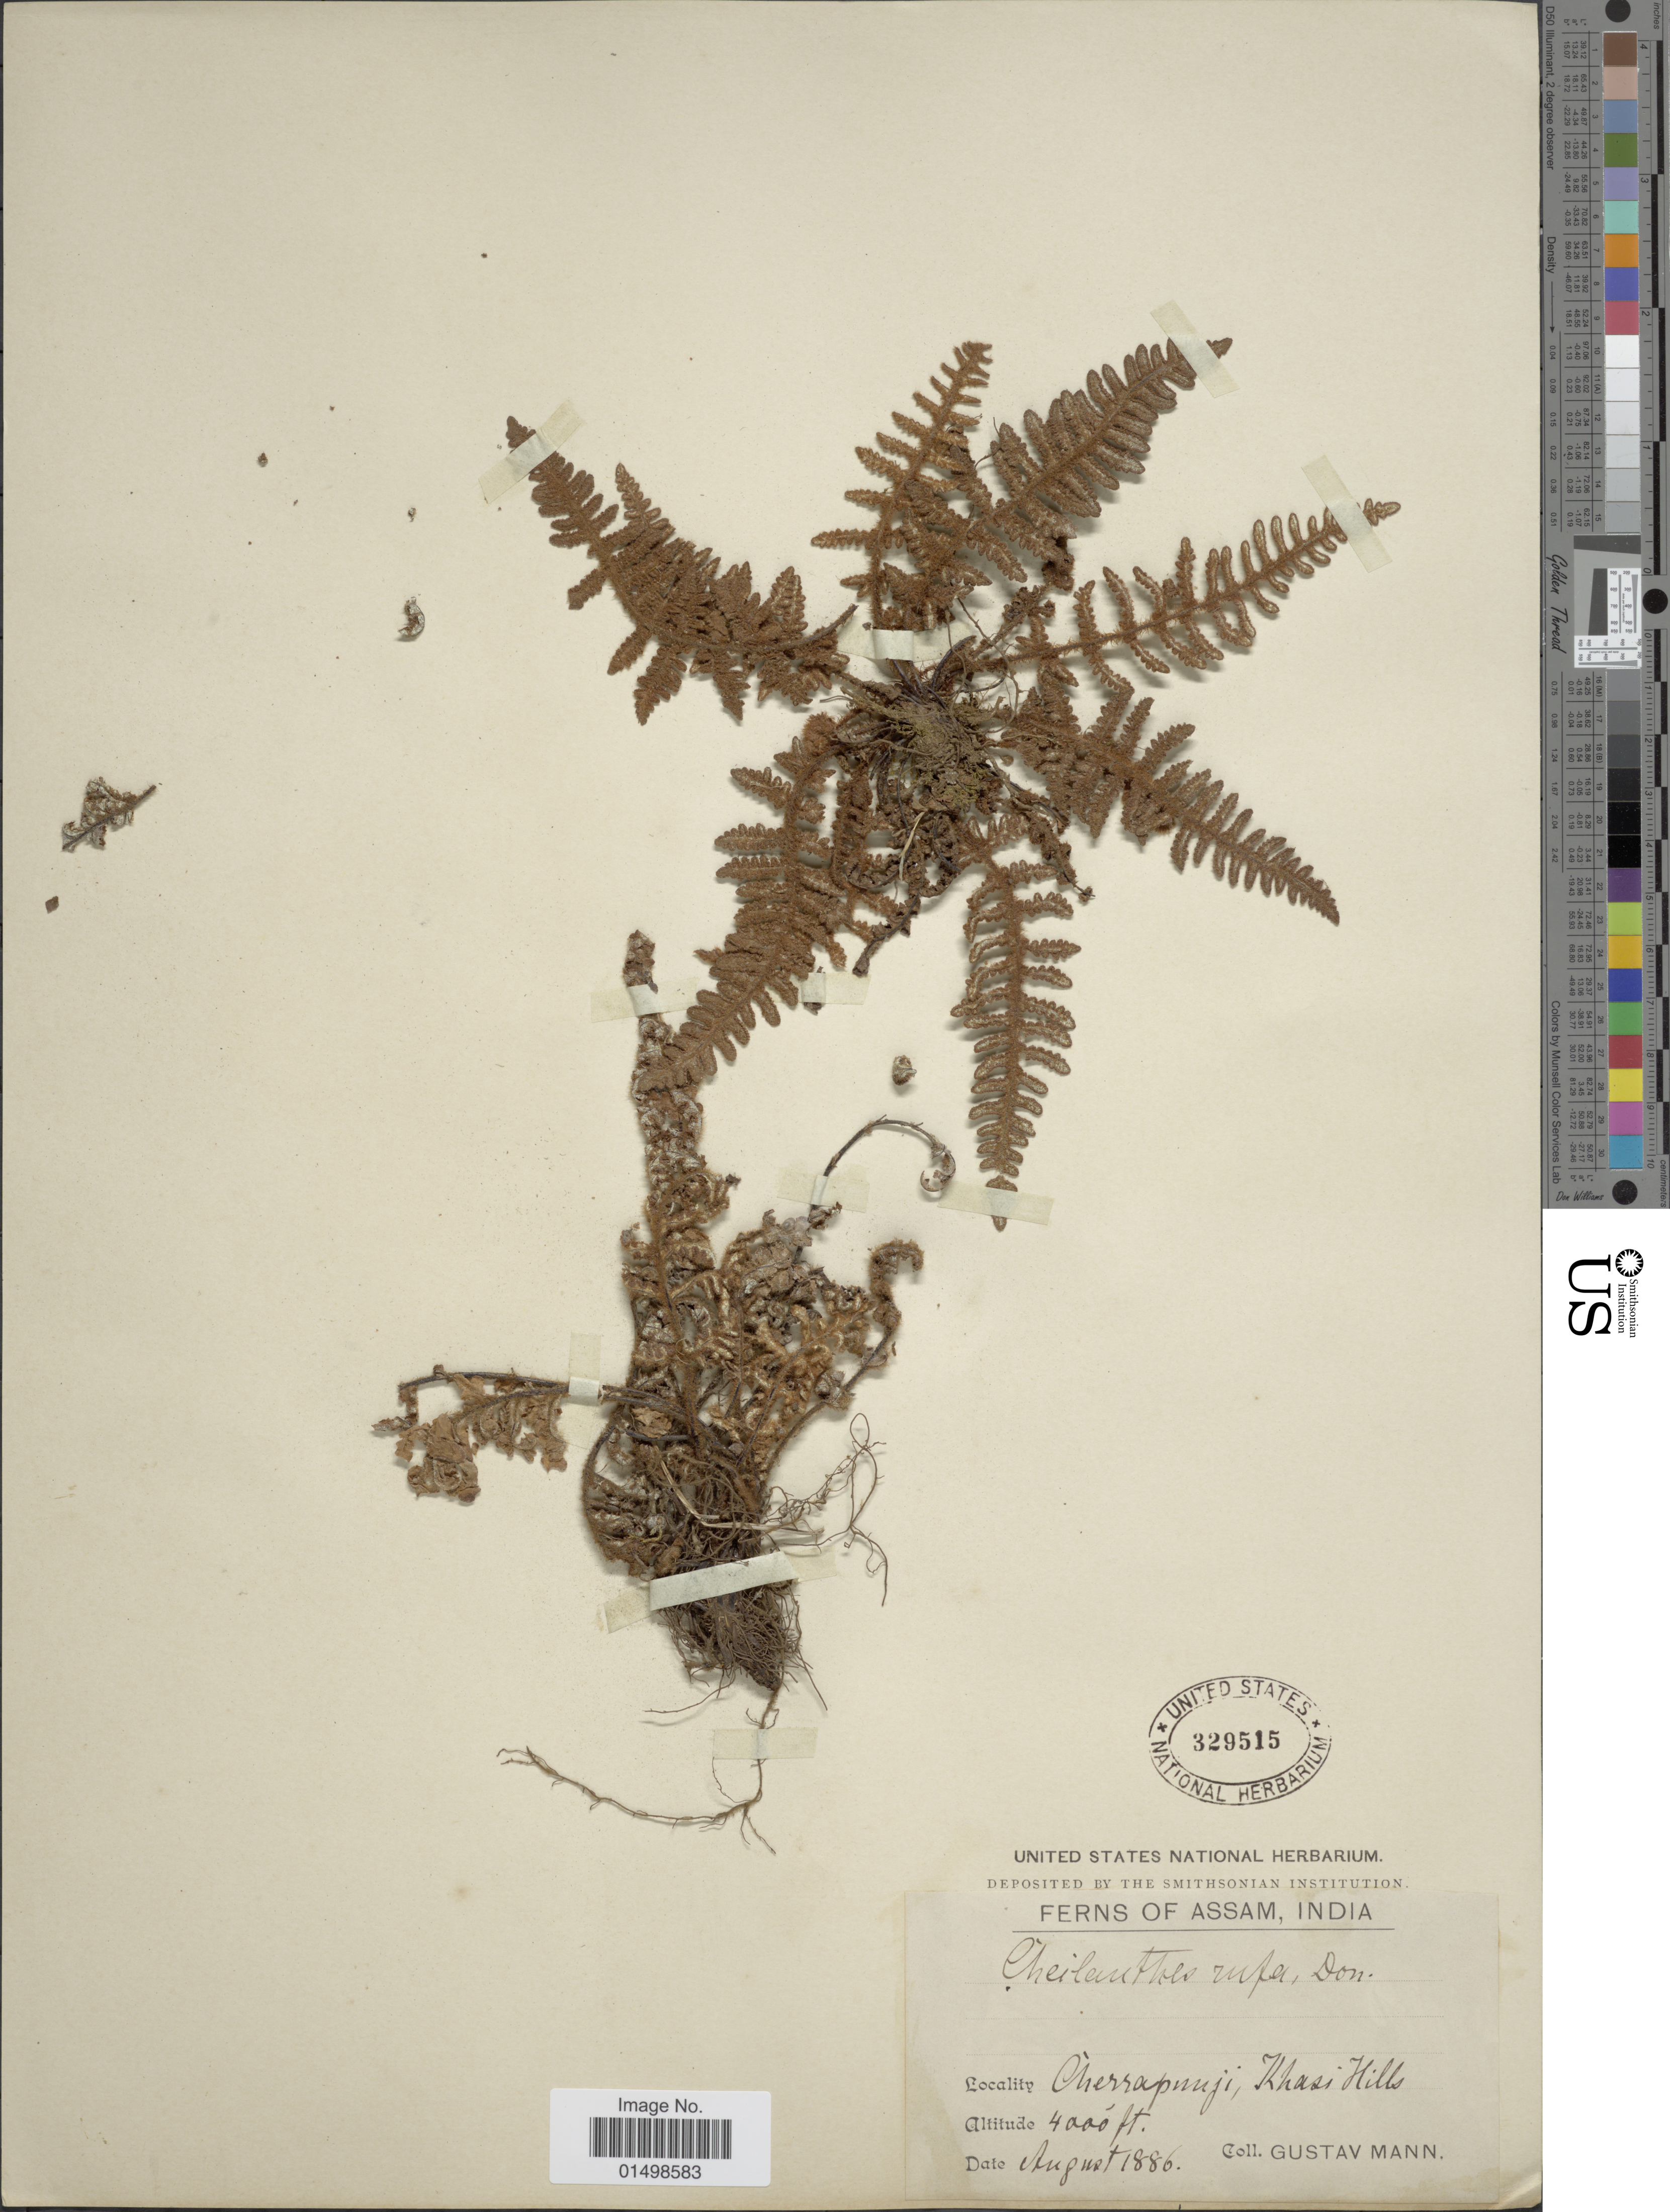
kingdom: Plantae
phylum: Tracheophyta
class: Polypodiopsida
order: Polypodiales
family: Pteridaceae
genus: Aleuritopteris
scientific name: Aleuritopteris rufa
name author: (D. Don) Ching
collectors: G. Mann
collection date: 1886-08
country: India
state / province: Meghalaya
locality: Cherrapunji, Khasi Hills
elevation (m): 1219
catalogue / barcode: US 329515